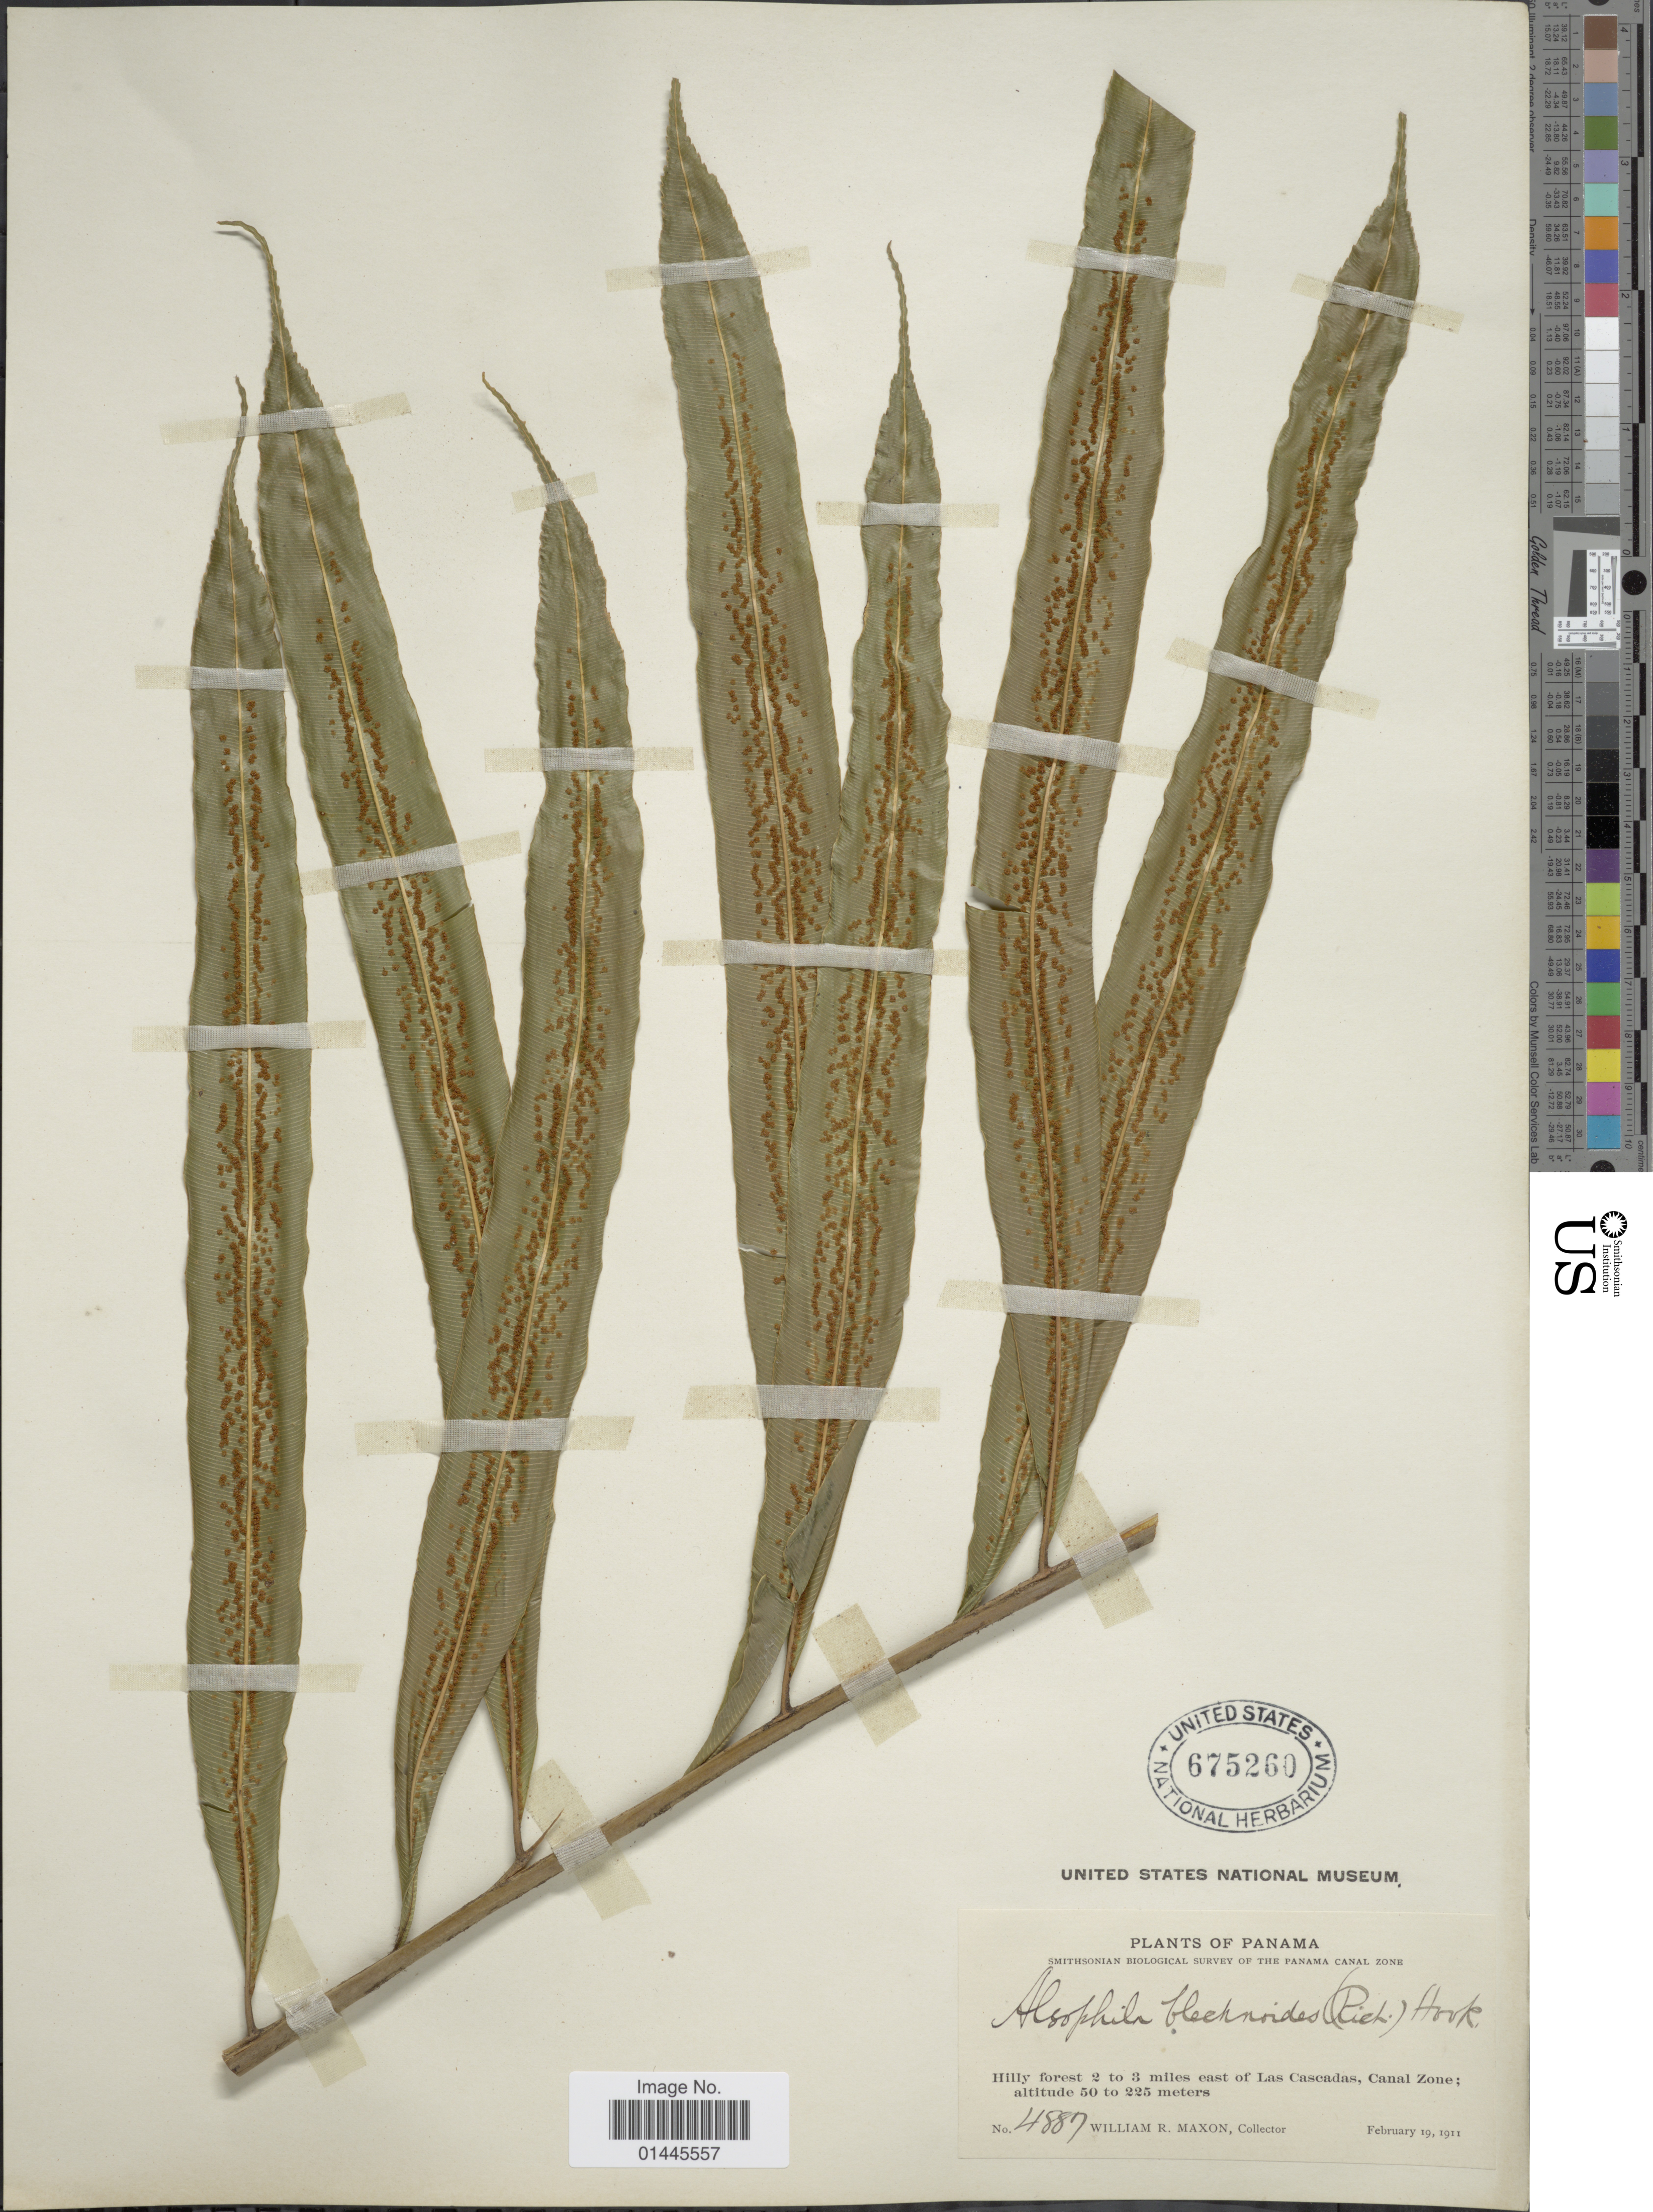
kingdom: Plantae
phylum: Tracheophyta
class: Polypodiopsida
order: Cyatheales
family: Metaxyaceae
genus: Metaxya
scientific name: Metaxya rostrata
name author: (Kunth) C. Presl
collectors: W. R. Maxon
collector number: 4887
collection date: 1911-02-19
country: Panama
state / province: Colón / Panamá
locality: Panama Canal Zone, Hilly forest 2 to 3 miles east of Las Cascadas.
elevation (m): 50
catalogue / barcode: US 675260